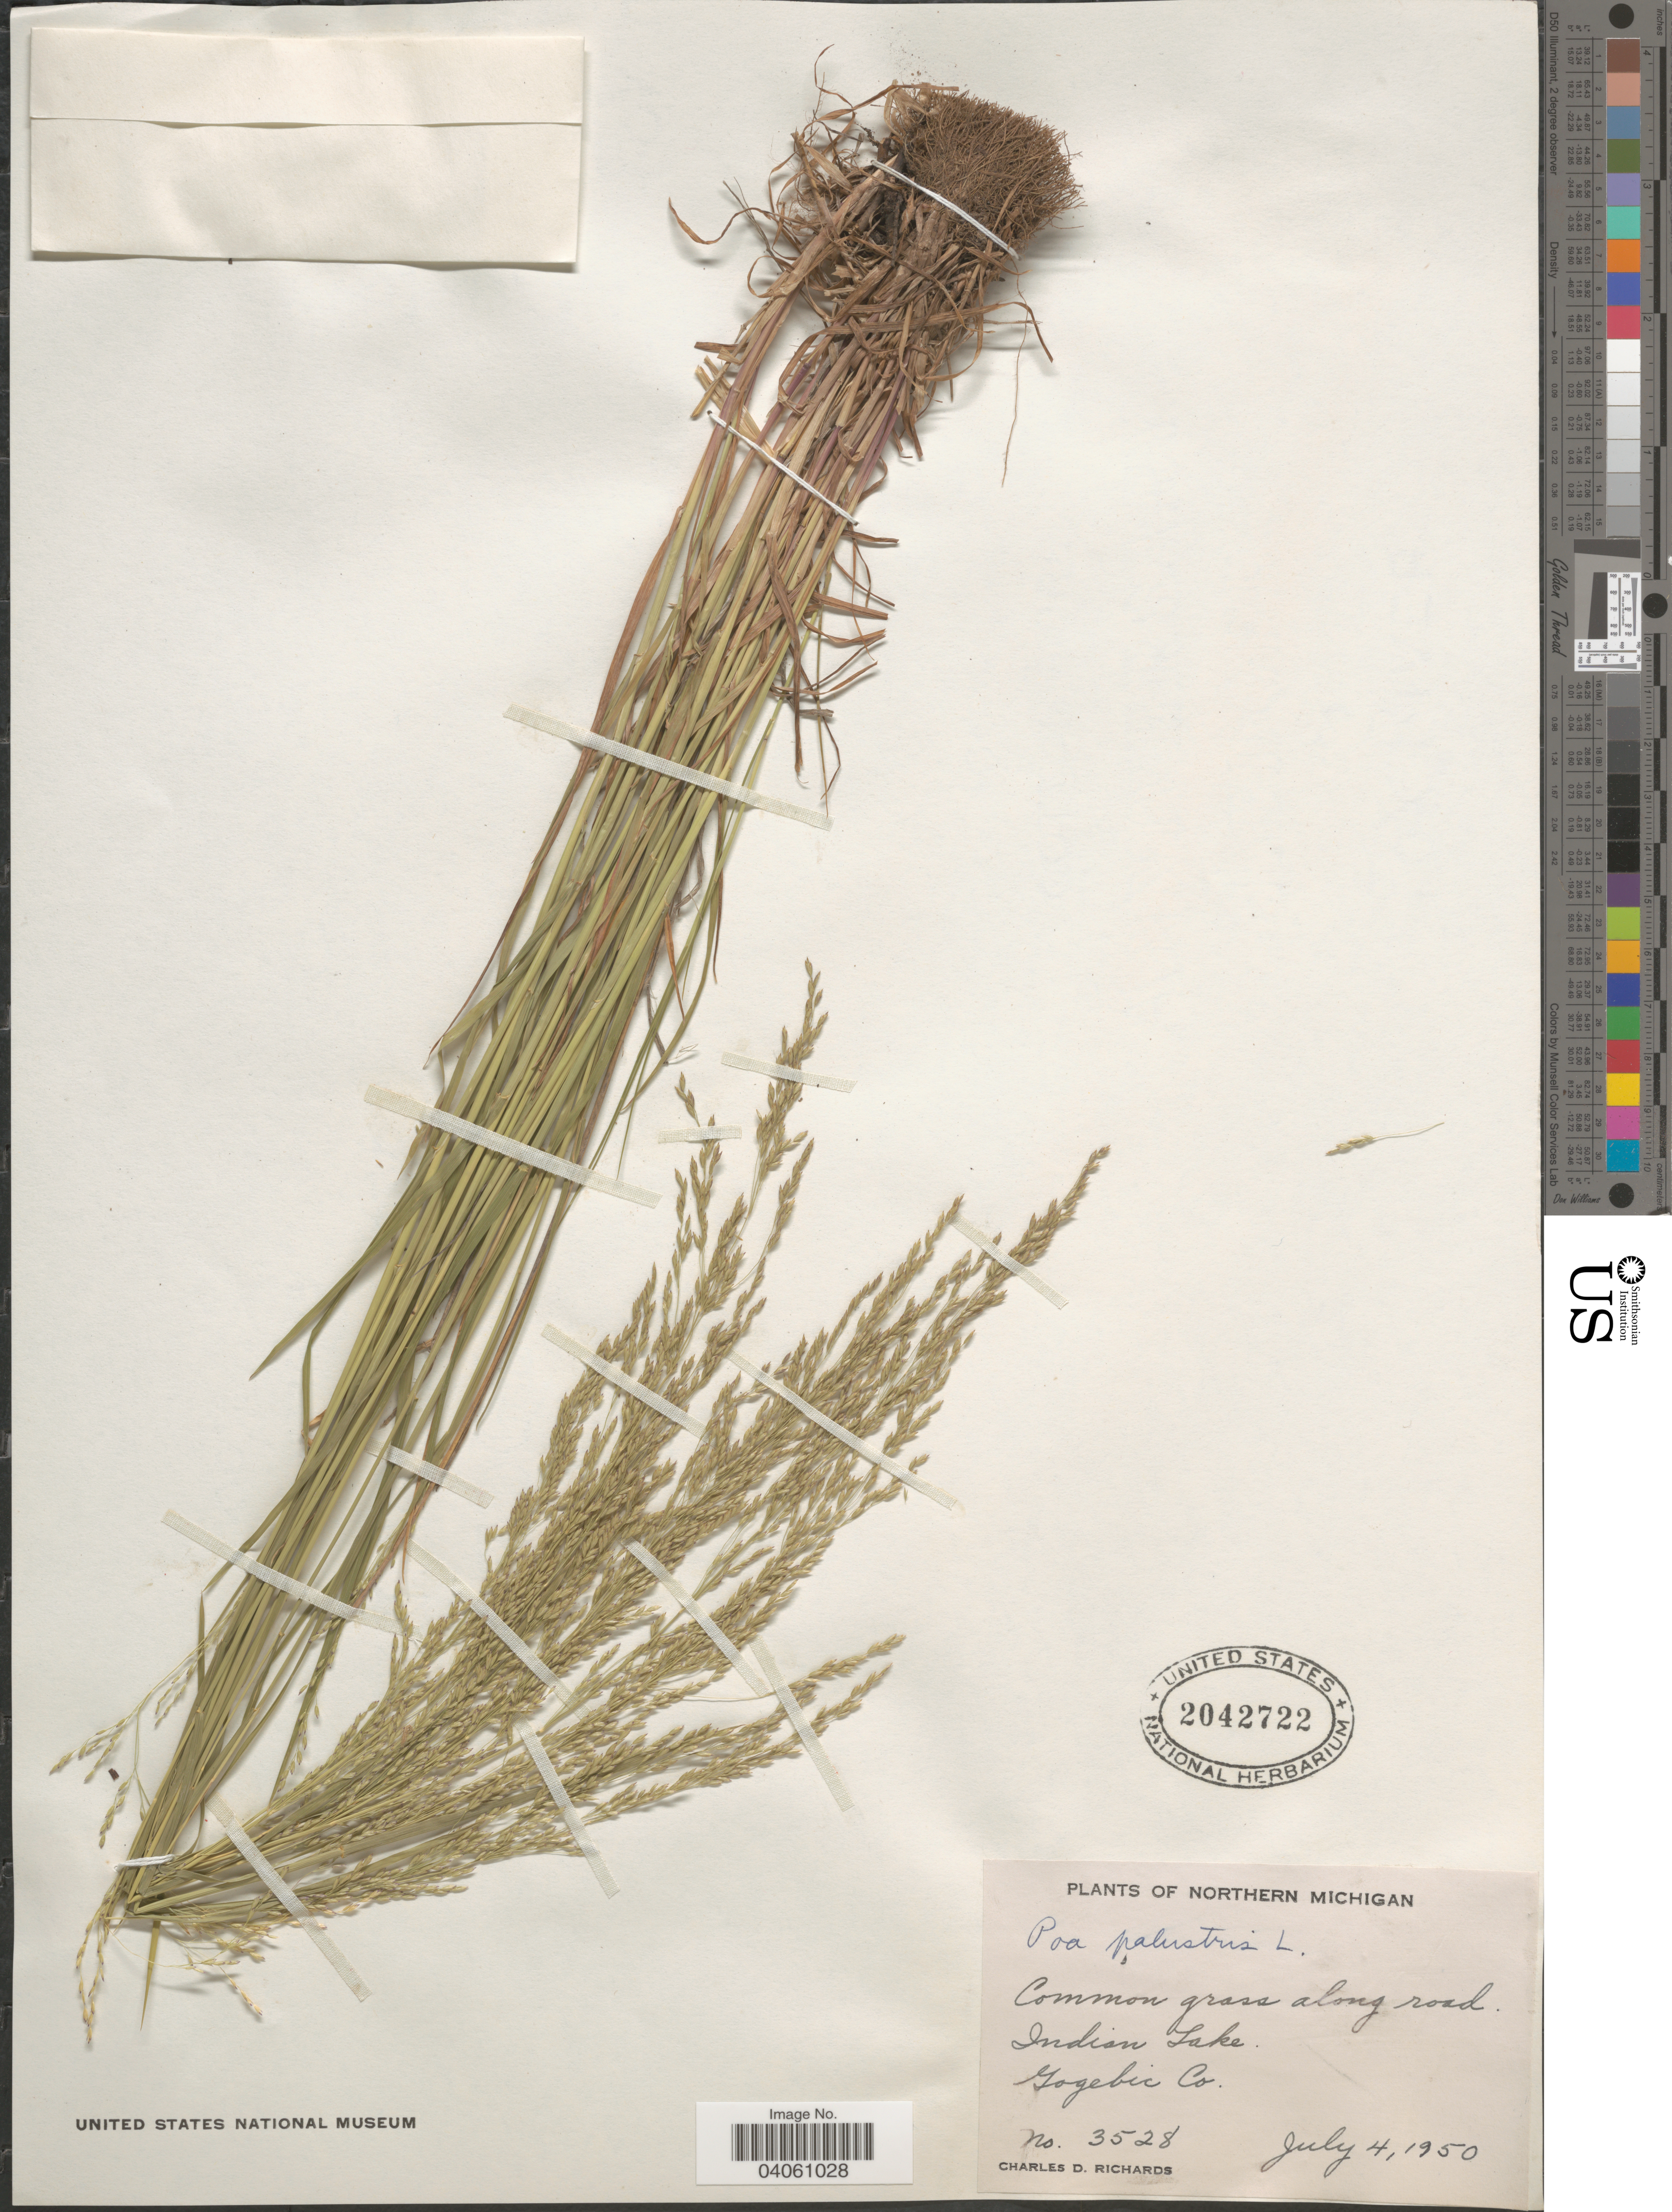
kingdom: Plantae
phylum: Tracheophyta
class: Liliopsida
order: Poales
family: Poaceae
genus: Poa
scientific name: Poa palustris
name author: L.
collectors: C. Richards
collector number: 3528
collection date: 1950-07-04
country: United States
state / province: Michigan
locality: Northern Michigan. Indian Lake. Gogebic Co.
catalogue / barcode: US 2042722